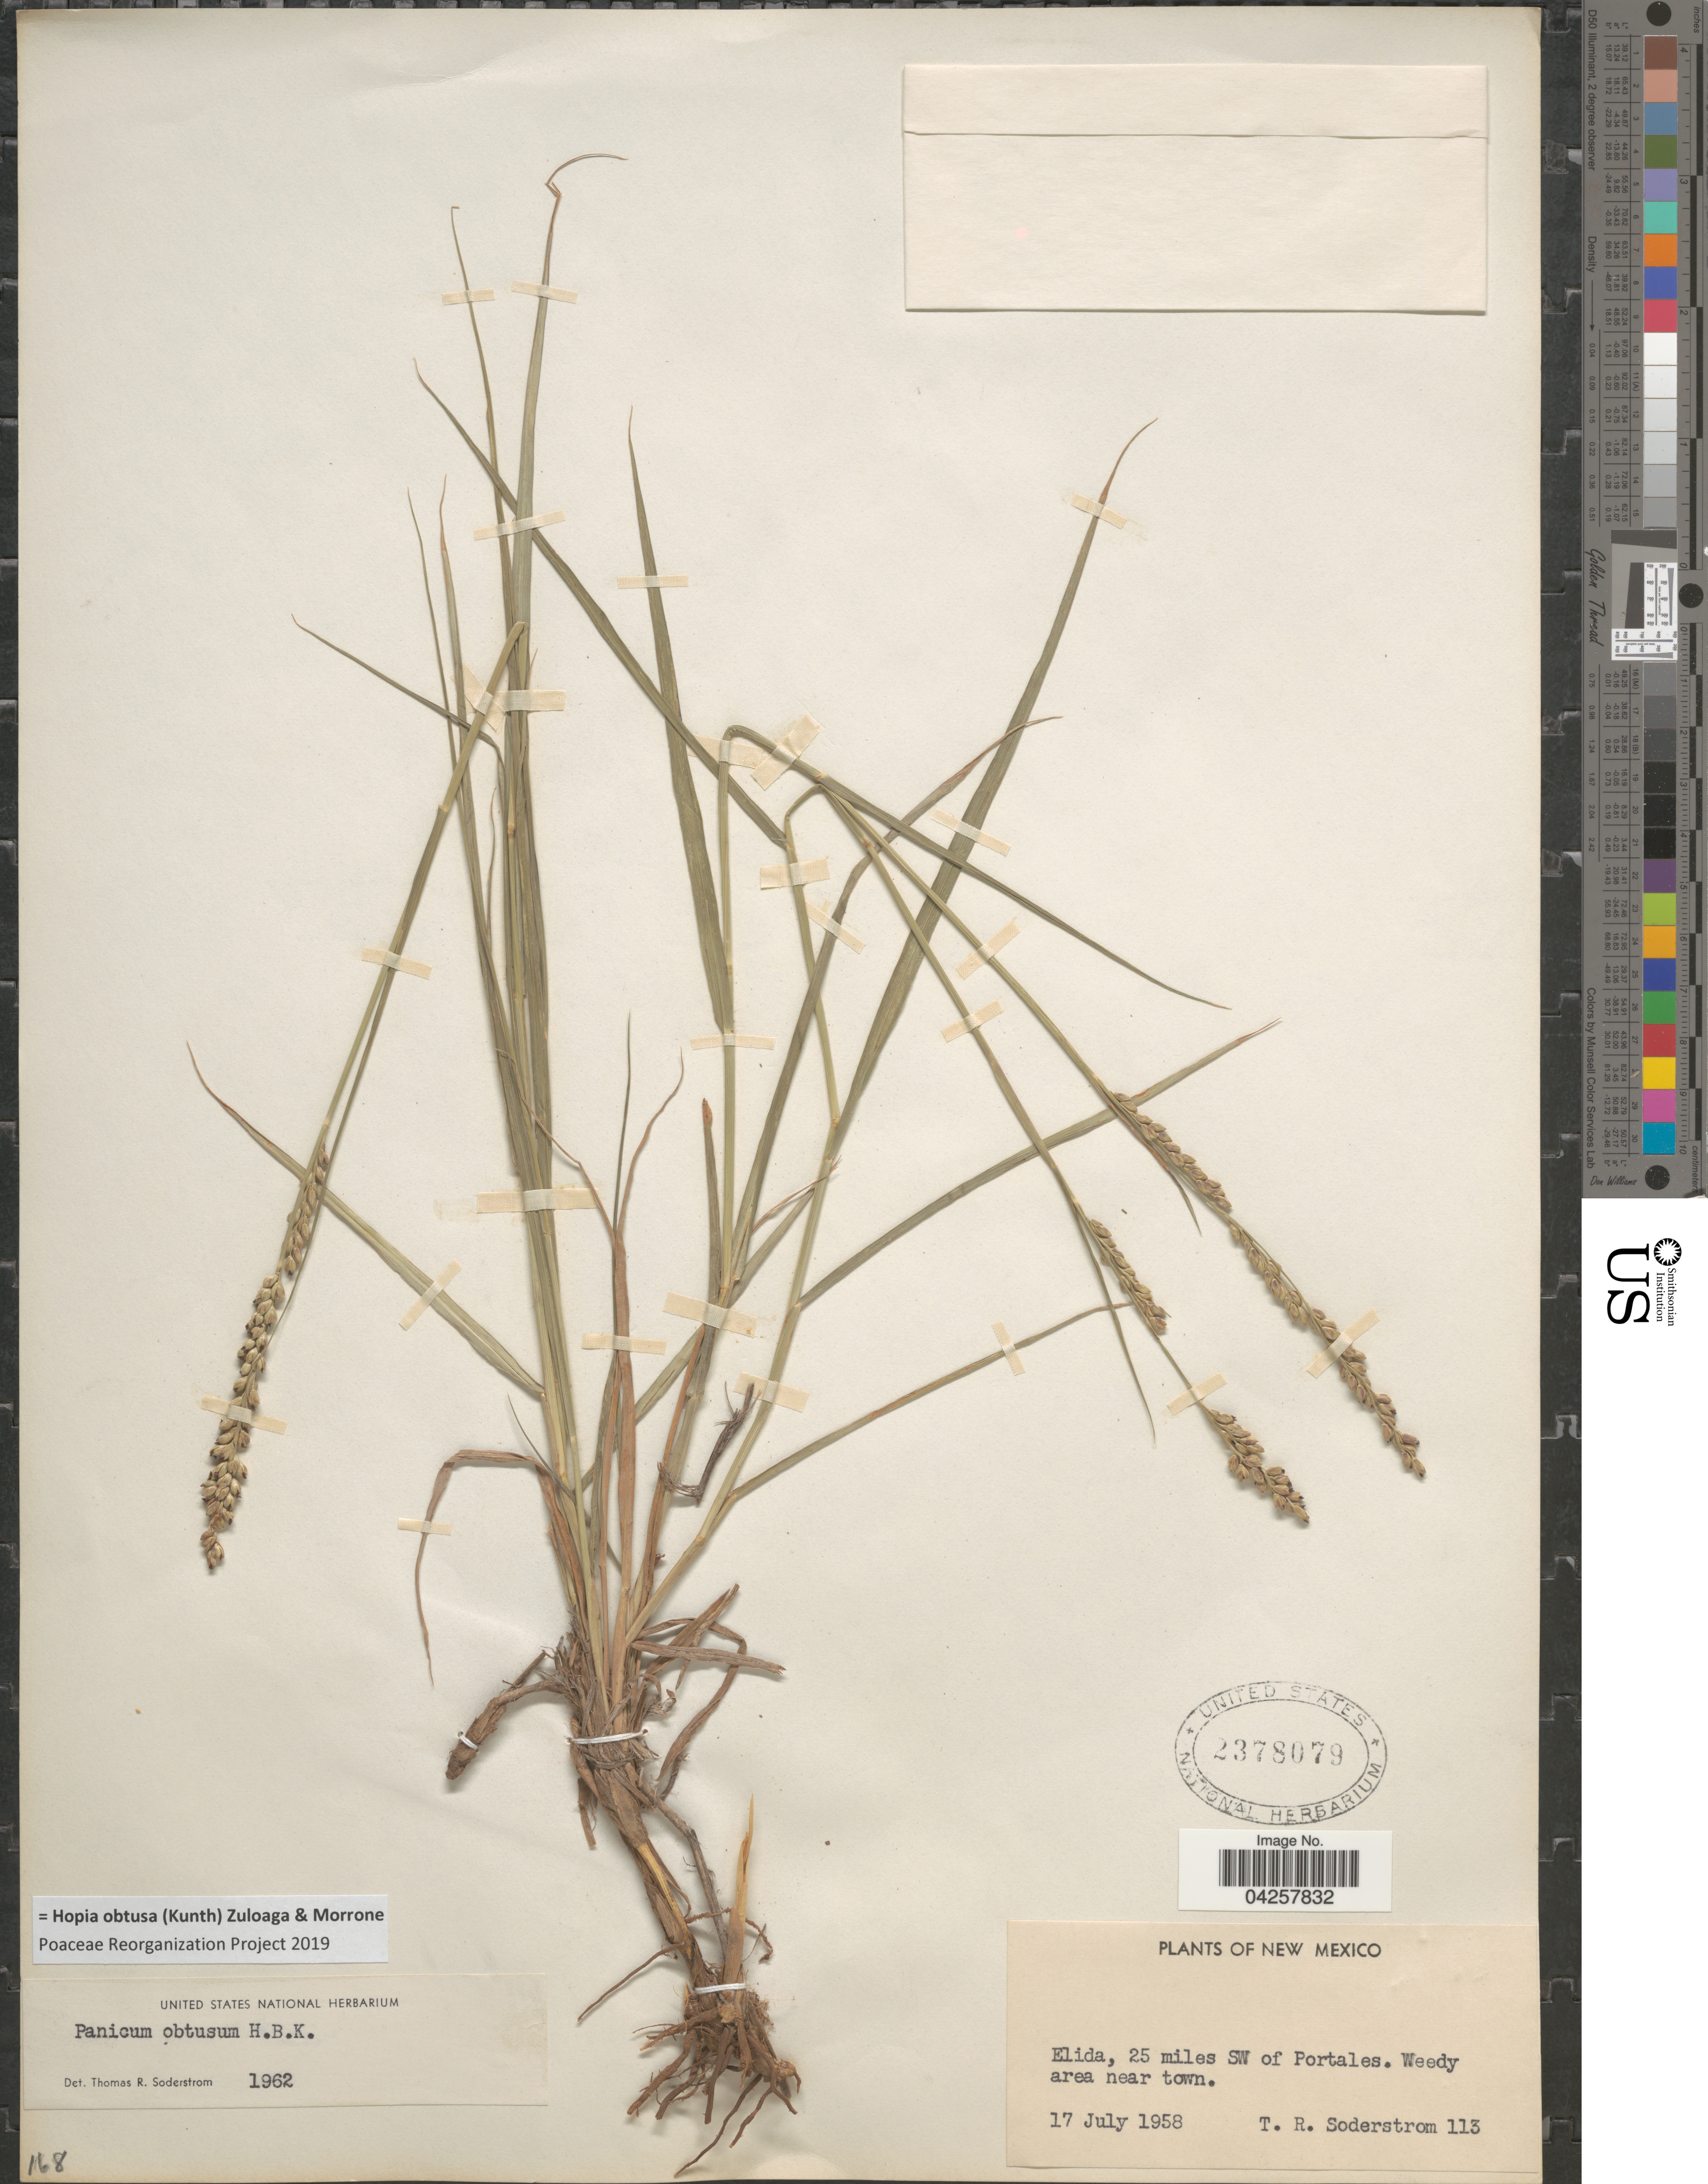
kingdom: Plantae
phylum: Tracheophyta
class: Liliopsida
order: Poales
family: Poaceae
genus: Hopia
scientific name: Hopia obtusa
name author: (Kunth) Zuloaga & Morrone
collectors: T. R. Soderstrom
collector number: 113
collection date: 1958-07-17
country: United States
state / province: New Mexico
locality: Elida, 25 miles SW of Portales. Weedy area near town.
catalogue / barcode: US 2378079